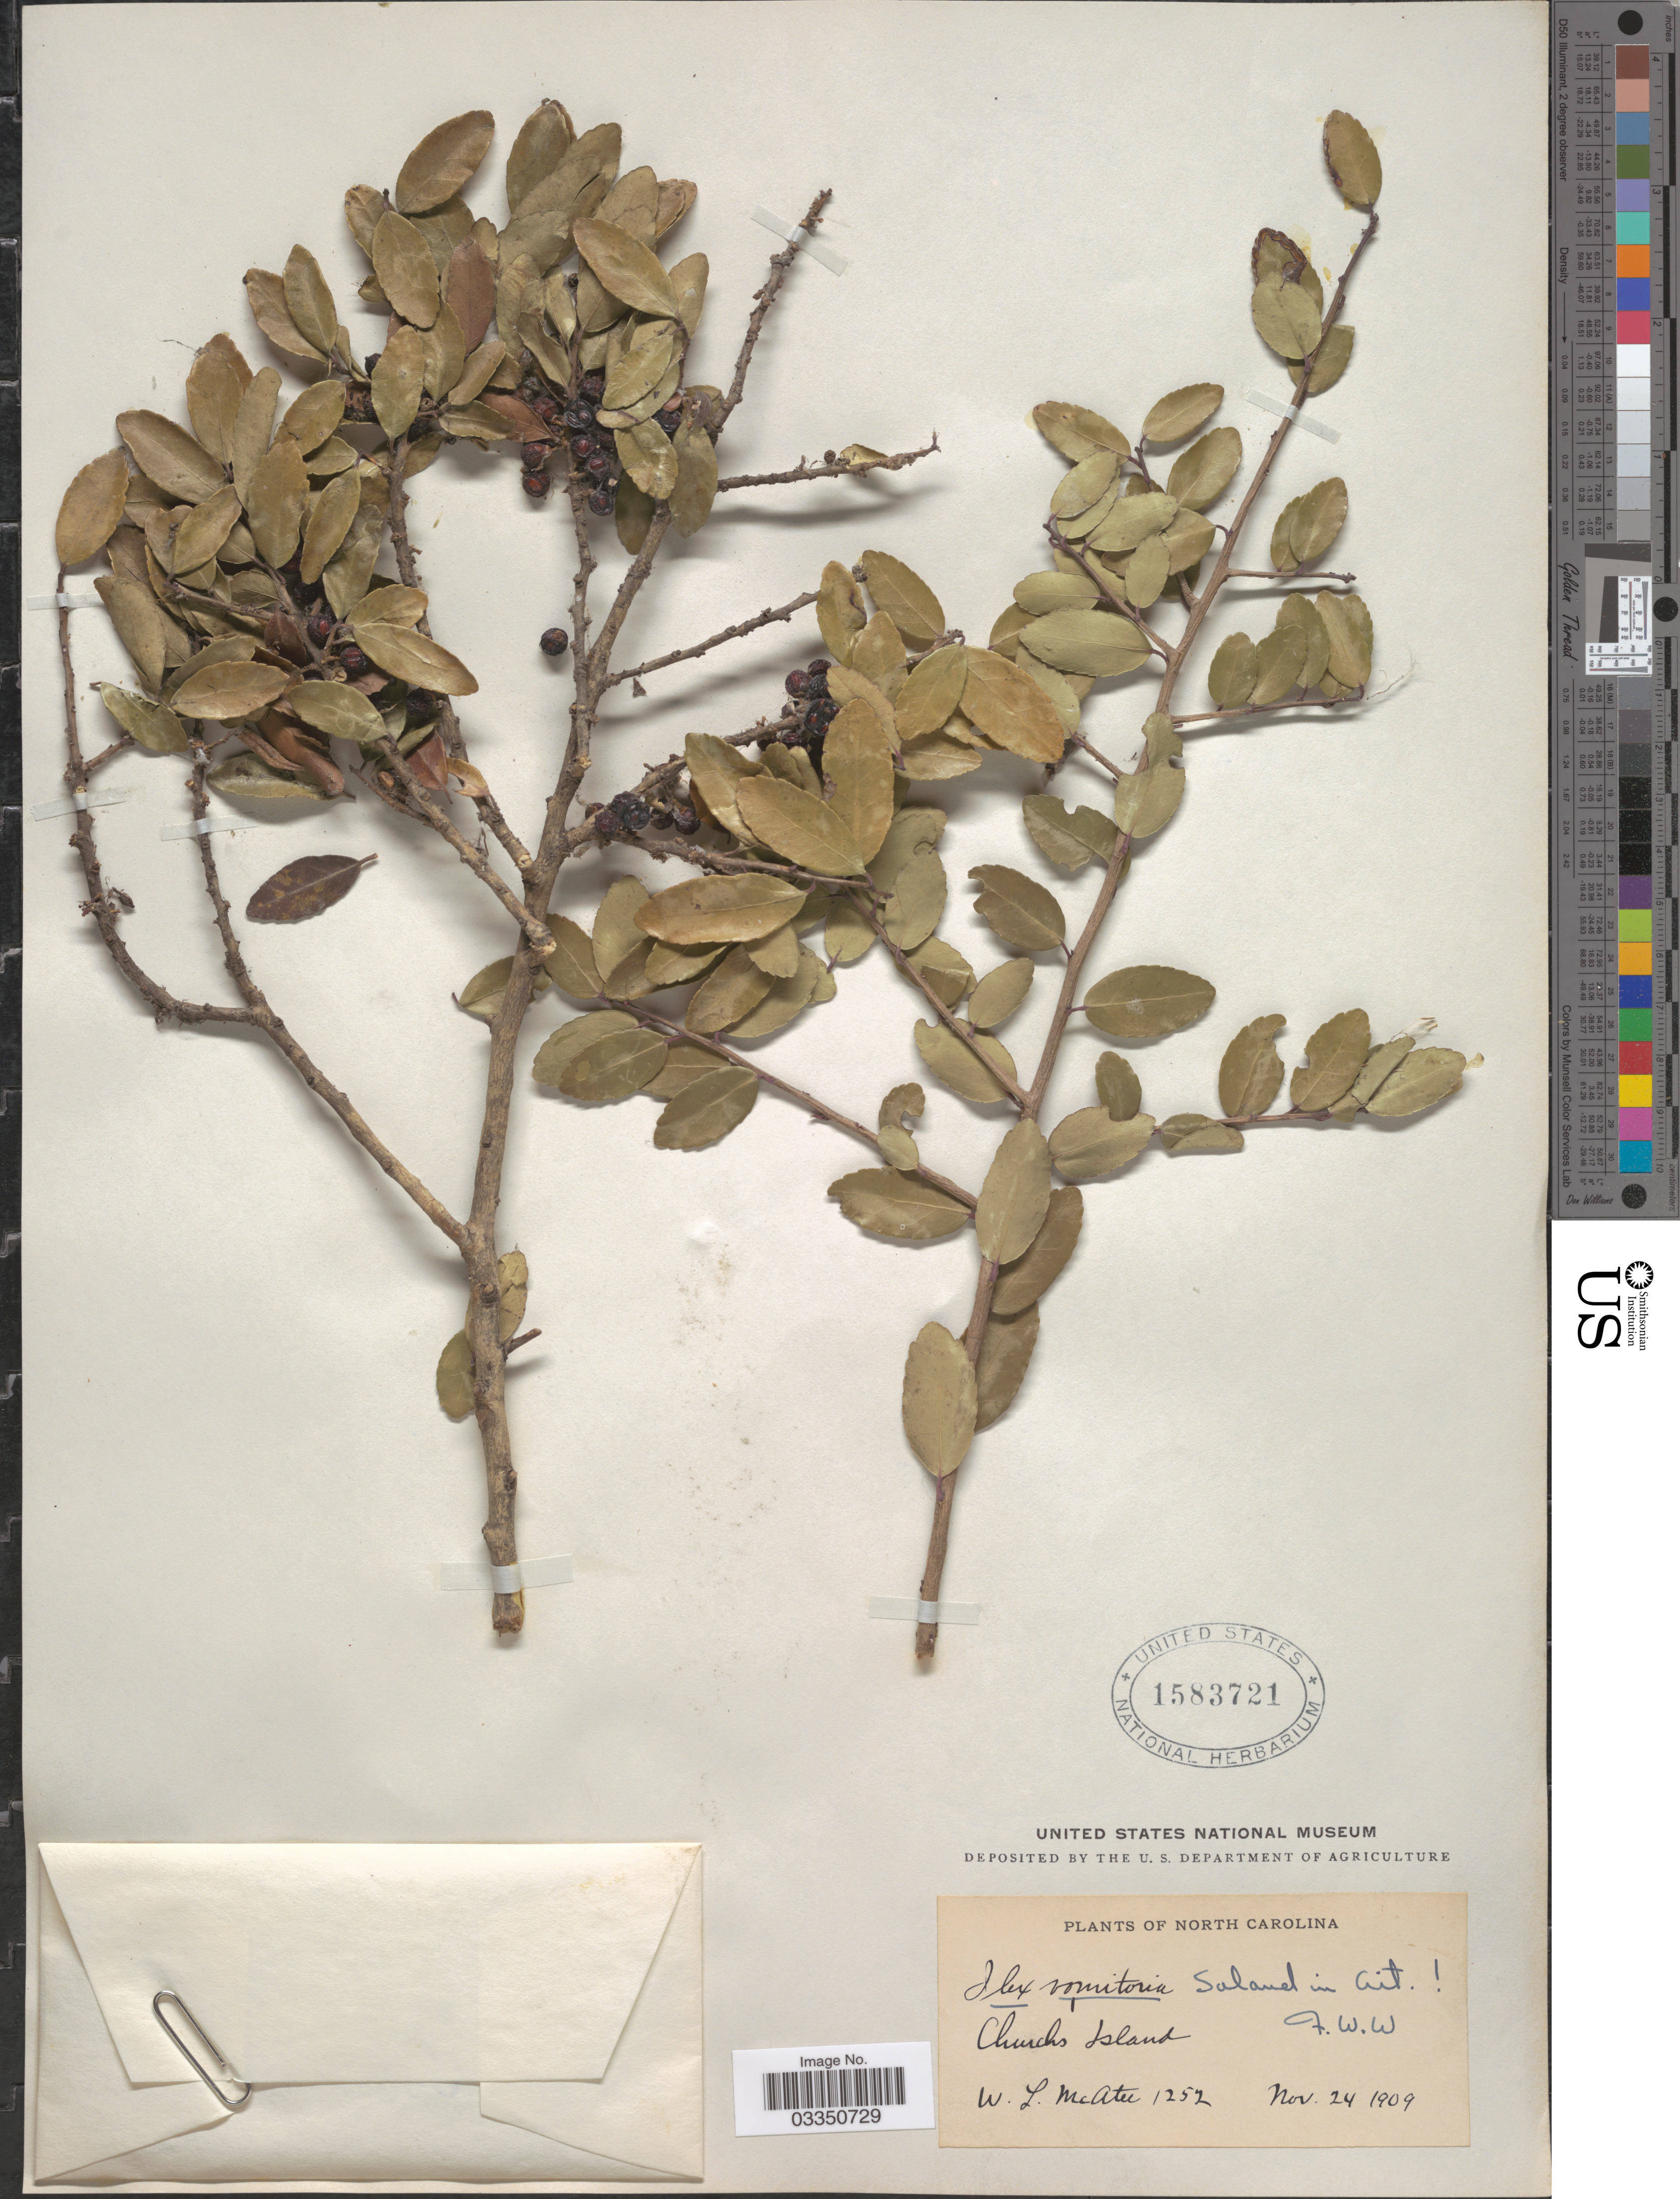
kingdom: Plantae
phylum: Tracheophyta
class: Magnoliopsida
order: Aquifoliales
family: Aquifoliaceae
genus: Ilex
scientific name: Ilex vomitoria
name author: Aiton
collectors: W. McAtee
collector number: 1252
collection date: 1909-11-24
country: United States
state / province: North Carolina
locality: Churchs Island.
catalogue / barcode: US 1583721